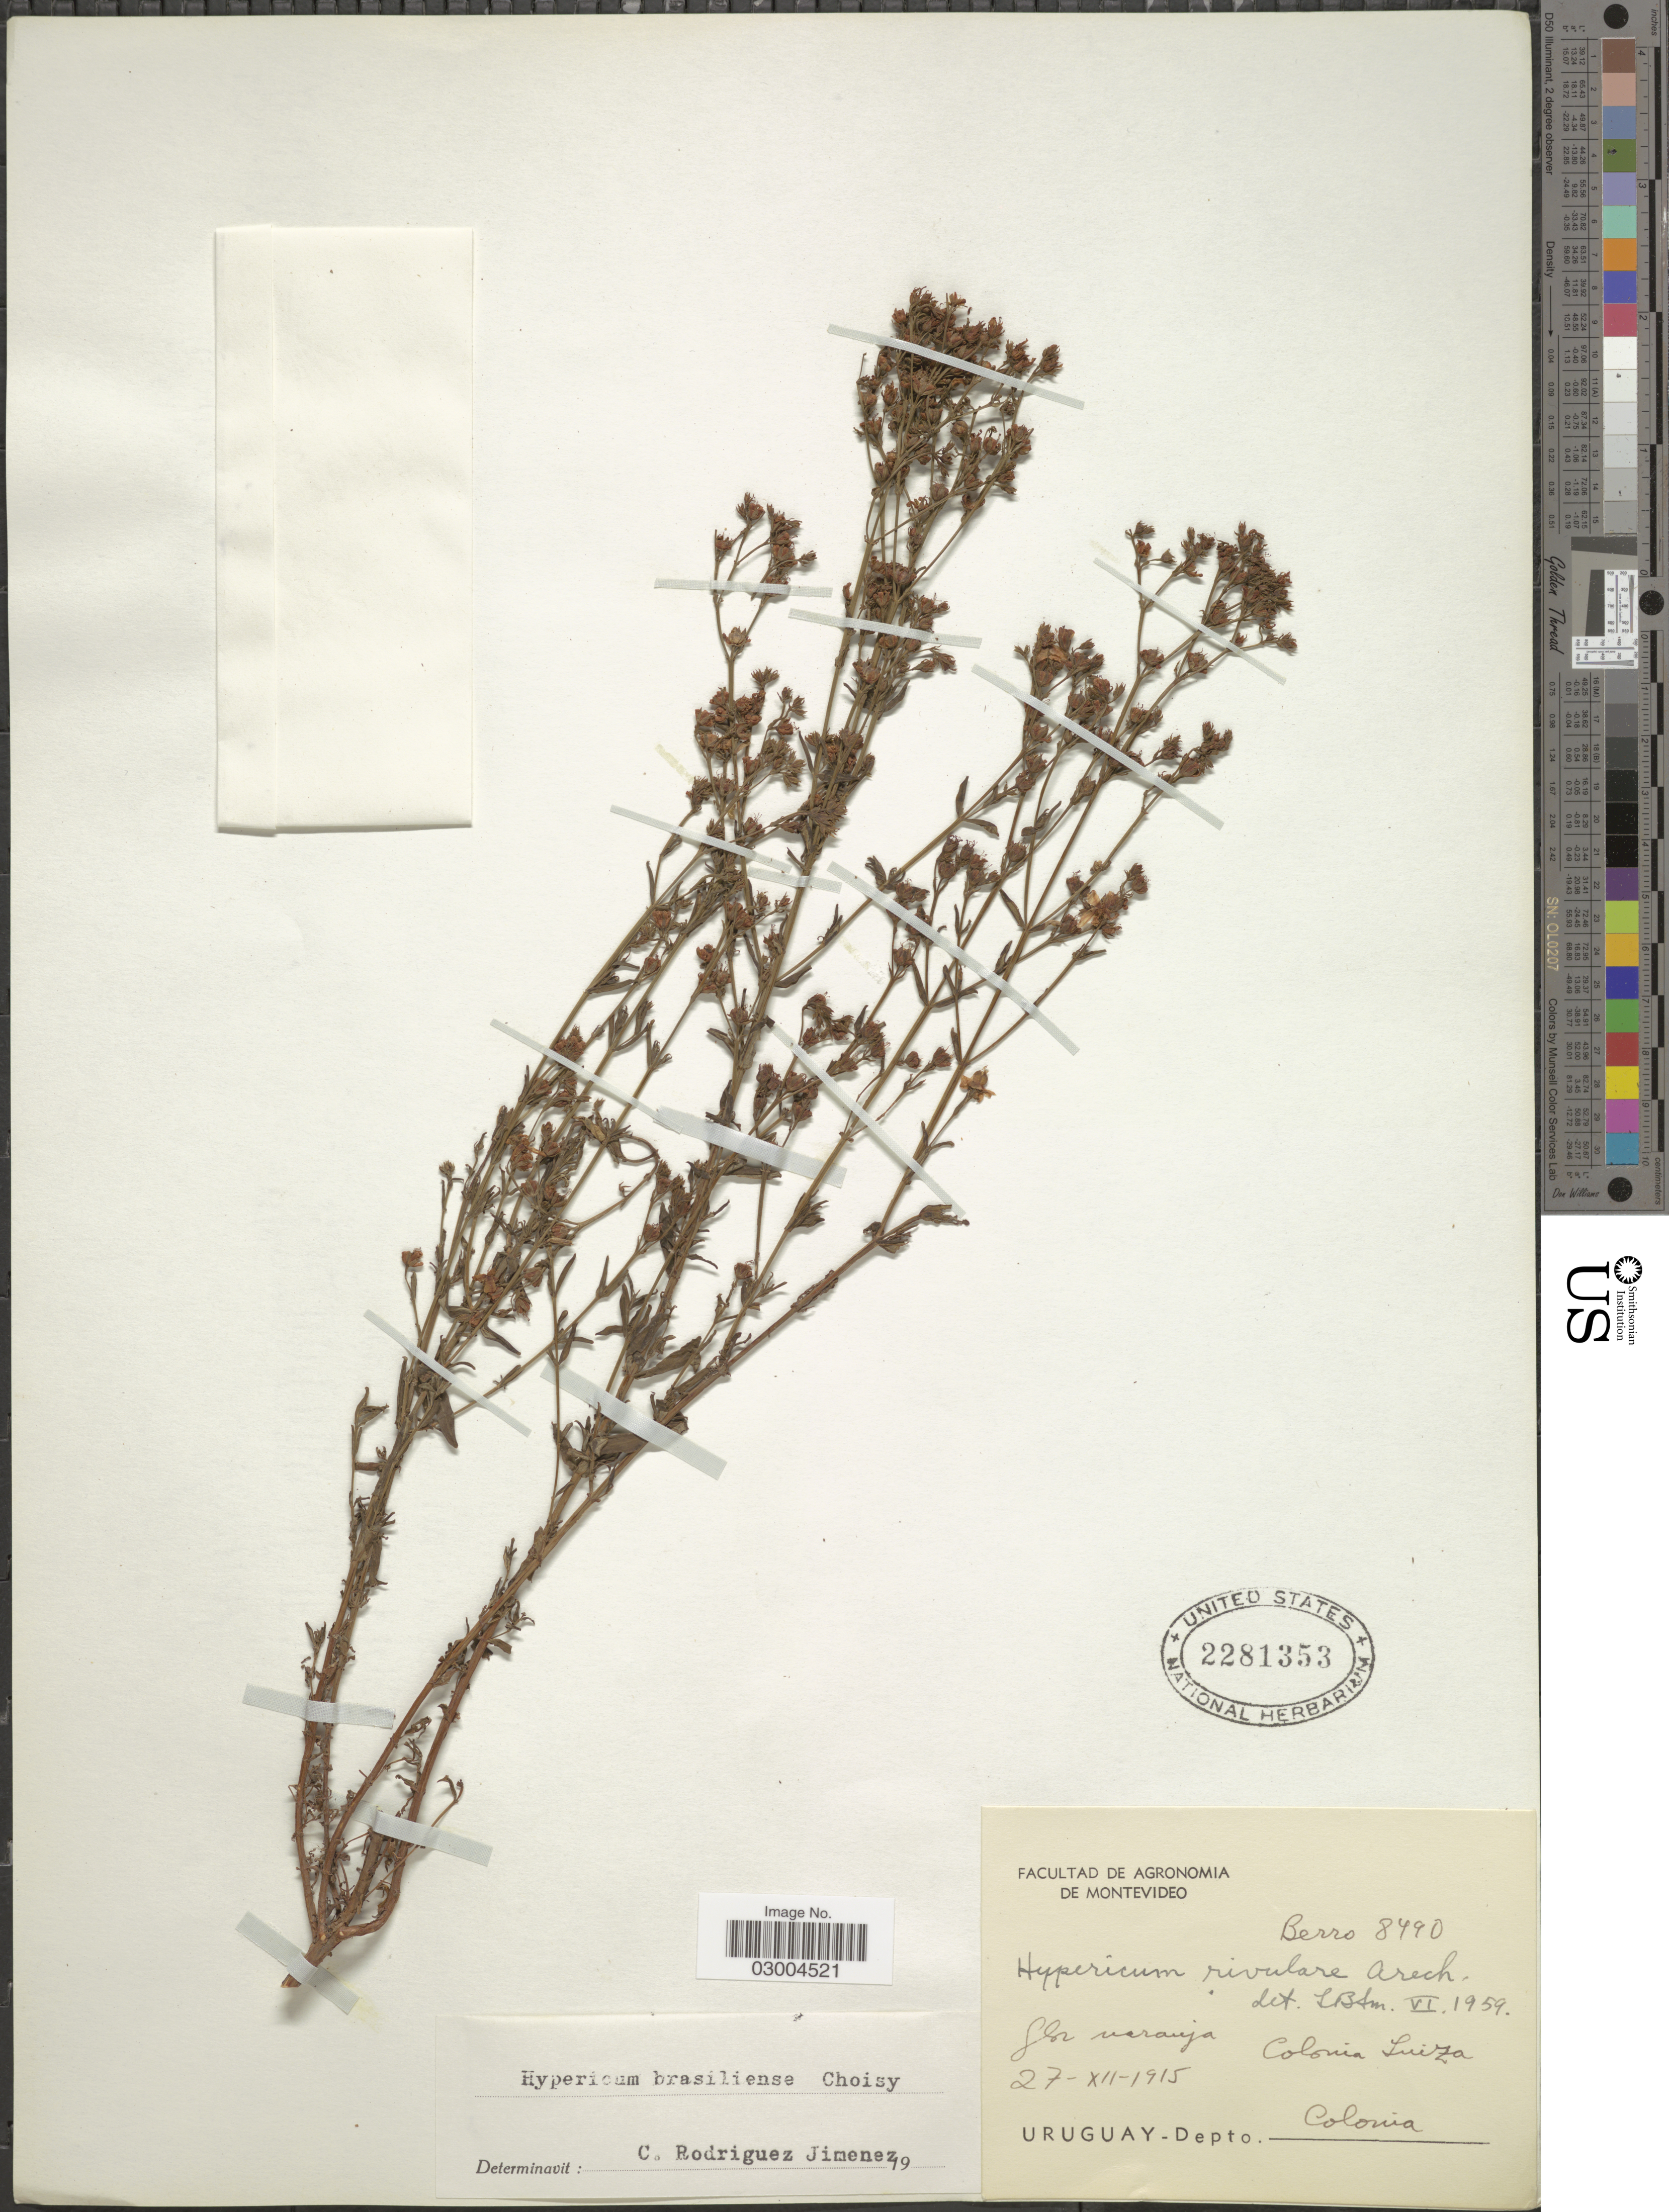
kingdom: Plantae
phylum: Tracheophyta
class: Magnoliopsida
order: Malpighiales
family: Hypericaceae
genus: Hypericum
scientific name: Hypericum brasiliense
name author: Choisy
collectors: Berro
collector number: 8490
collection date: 1915-12-27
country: Uruguay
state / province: Colonia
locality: Colonia Luiza. Depto. Colonia.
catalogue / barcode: US 2281353